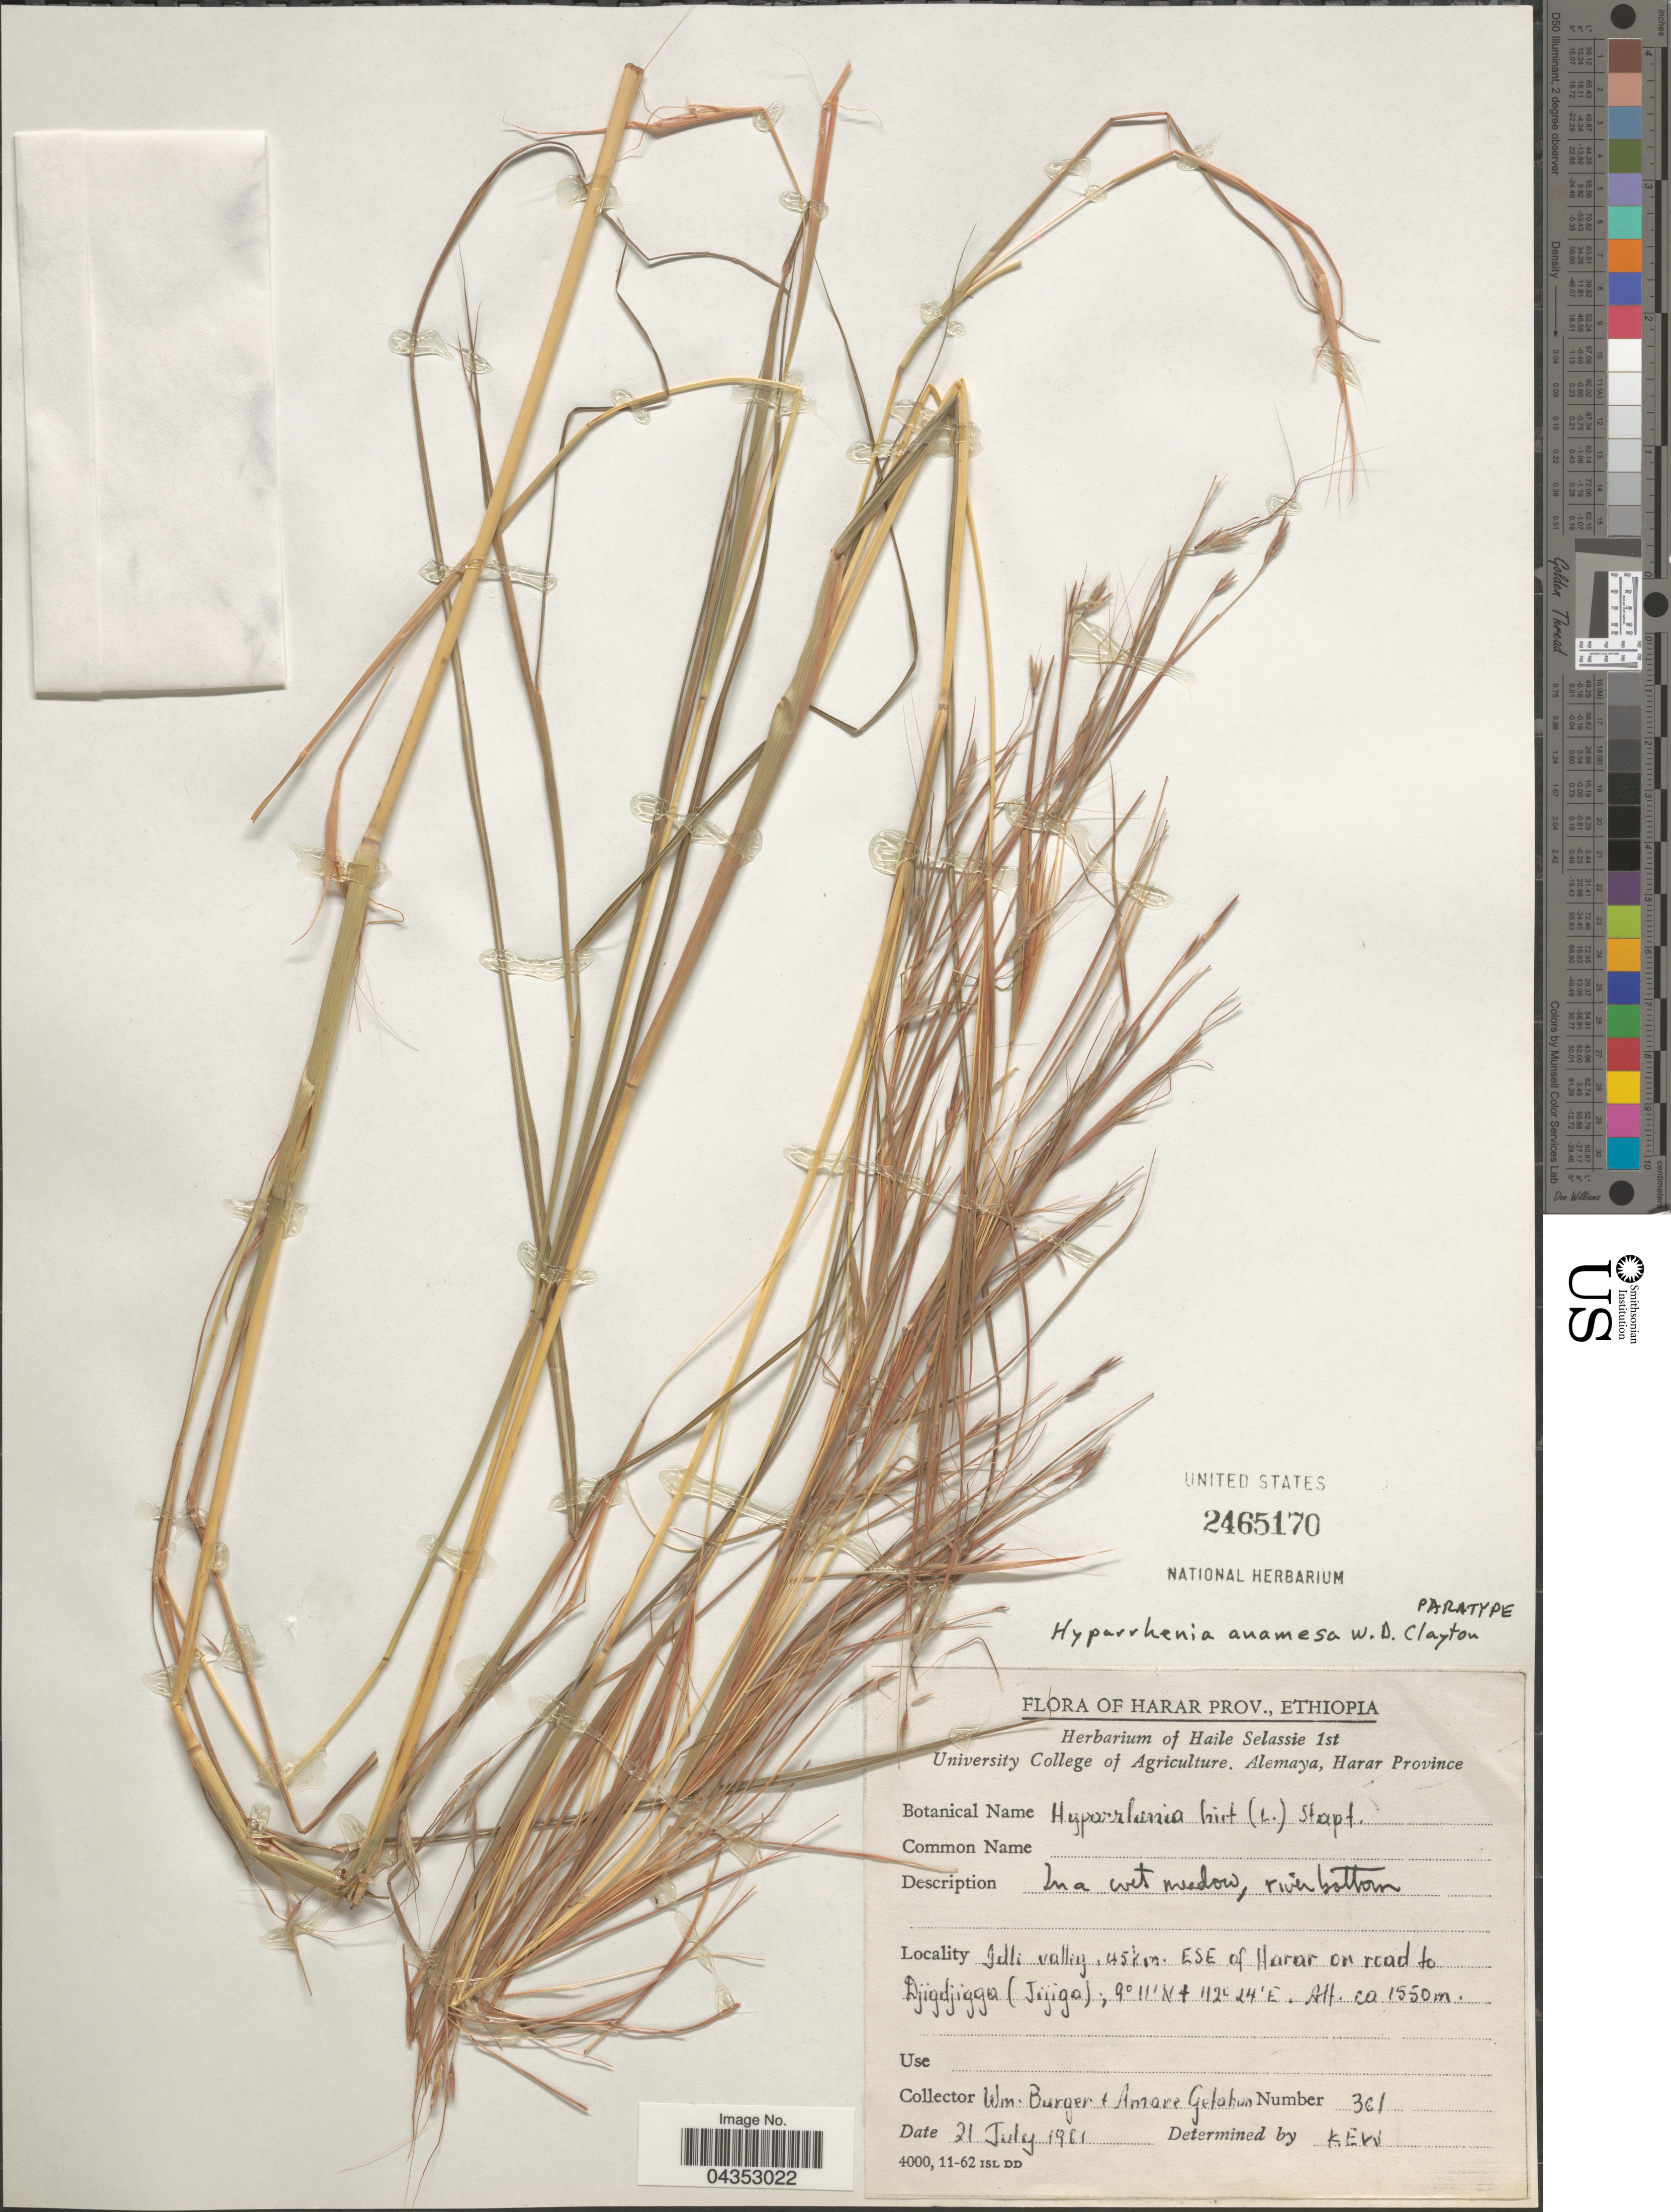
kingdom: Plantae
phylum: Tracheophyta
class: Liliopsida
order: Poales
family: Poaceae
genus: Hyparrhenia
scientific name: Hyparrhenia anamesa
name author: Clayton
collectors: W. Burger & A. Getahun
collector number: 361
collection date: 1961-07-21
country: Ethiopia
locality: Harar Prov. Idli valley, 45 km. ESE of Harar on road to Djigdjigga (Jijiga).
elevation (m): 1550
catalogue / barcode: US 2465170